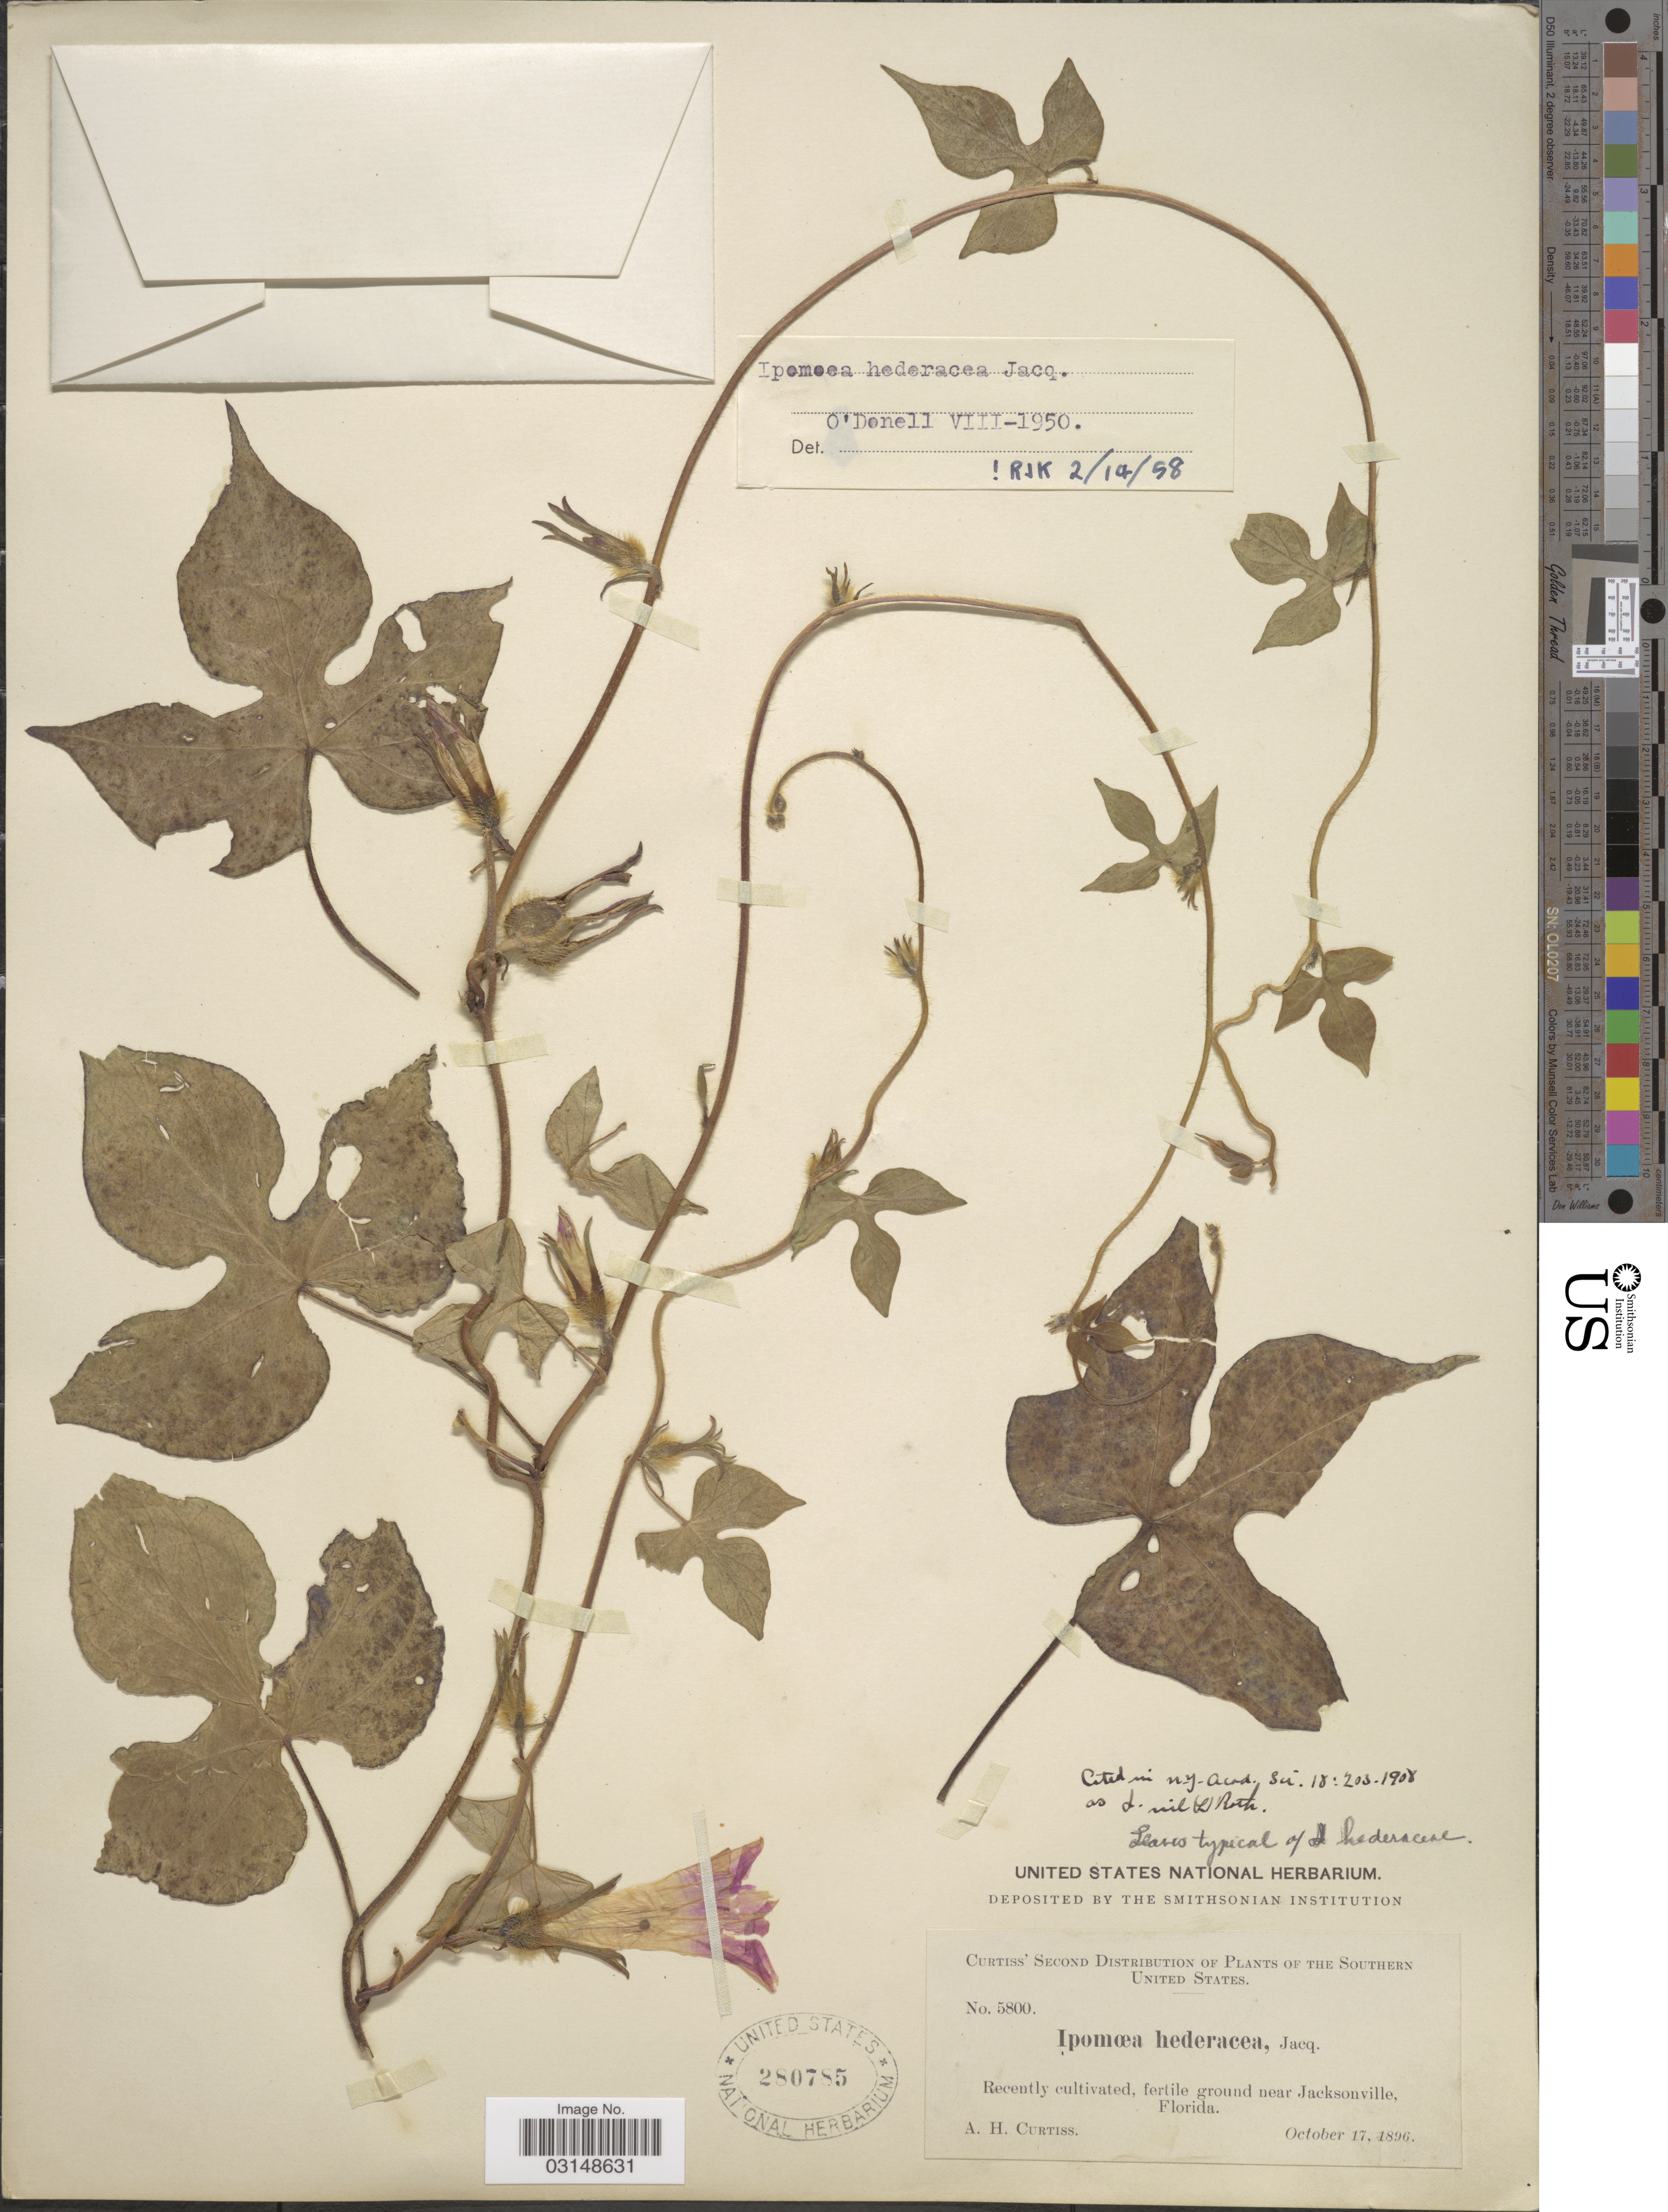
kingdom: Plantae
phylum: Tracheophyta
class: Magnoliopsida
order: Solanales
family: Convolvulaceae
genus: Ipomoea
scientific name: Ipomoea hederacea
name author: Jacq.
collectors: A. H. Curtiss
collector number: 5800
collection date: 1896-10-17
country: United States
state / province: Florida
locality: The Southern United States, fertile ground near Jacksonville, Florida.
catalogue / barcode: US 280785